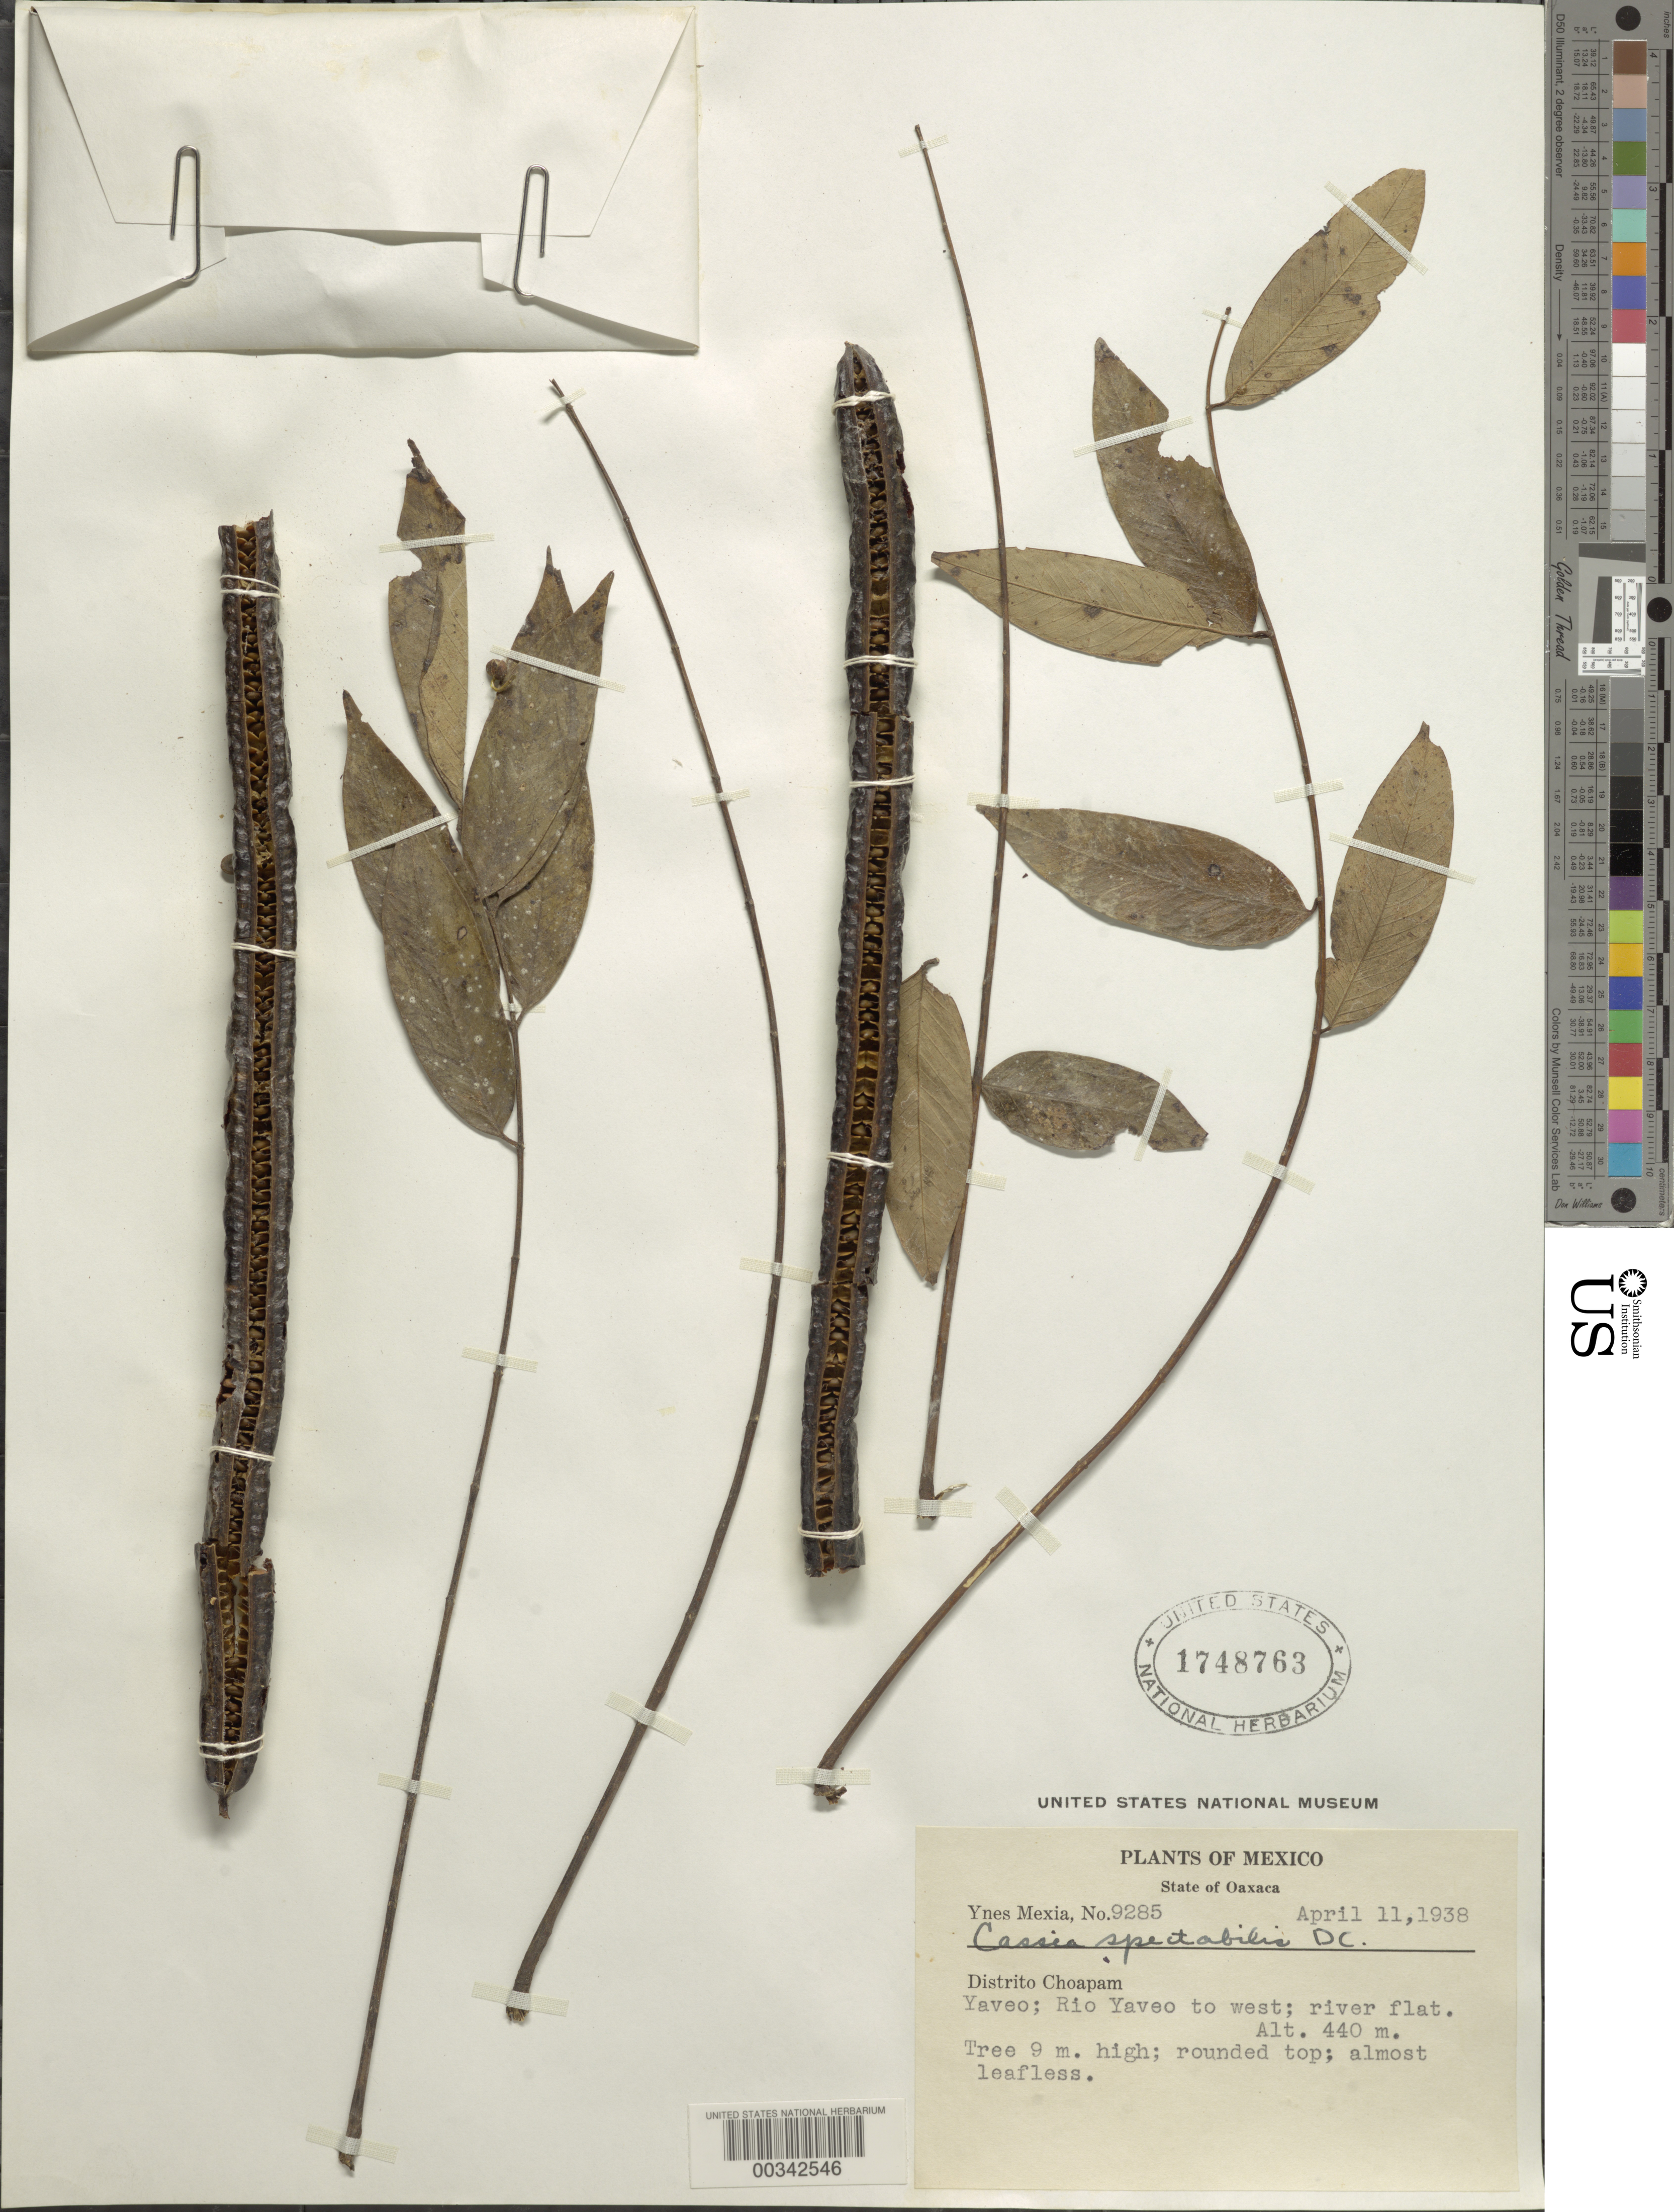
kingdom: Plantae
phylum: Tracheophyta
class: Magnoliopsida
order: Fabales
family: Fabaceae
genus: Senna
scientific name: Senna spectabilis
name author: (DC.) H.S. Irwin & Barneby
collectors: Y. Mexia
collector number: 9285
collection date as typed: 11 Apr 1938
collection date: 1938-04-11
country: Mexico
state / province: Oaxaca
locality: Choapam mun. (?), Yaveo; Rio Yaveo to the W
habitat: River flat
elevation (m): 440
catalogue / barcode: US 1748763